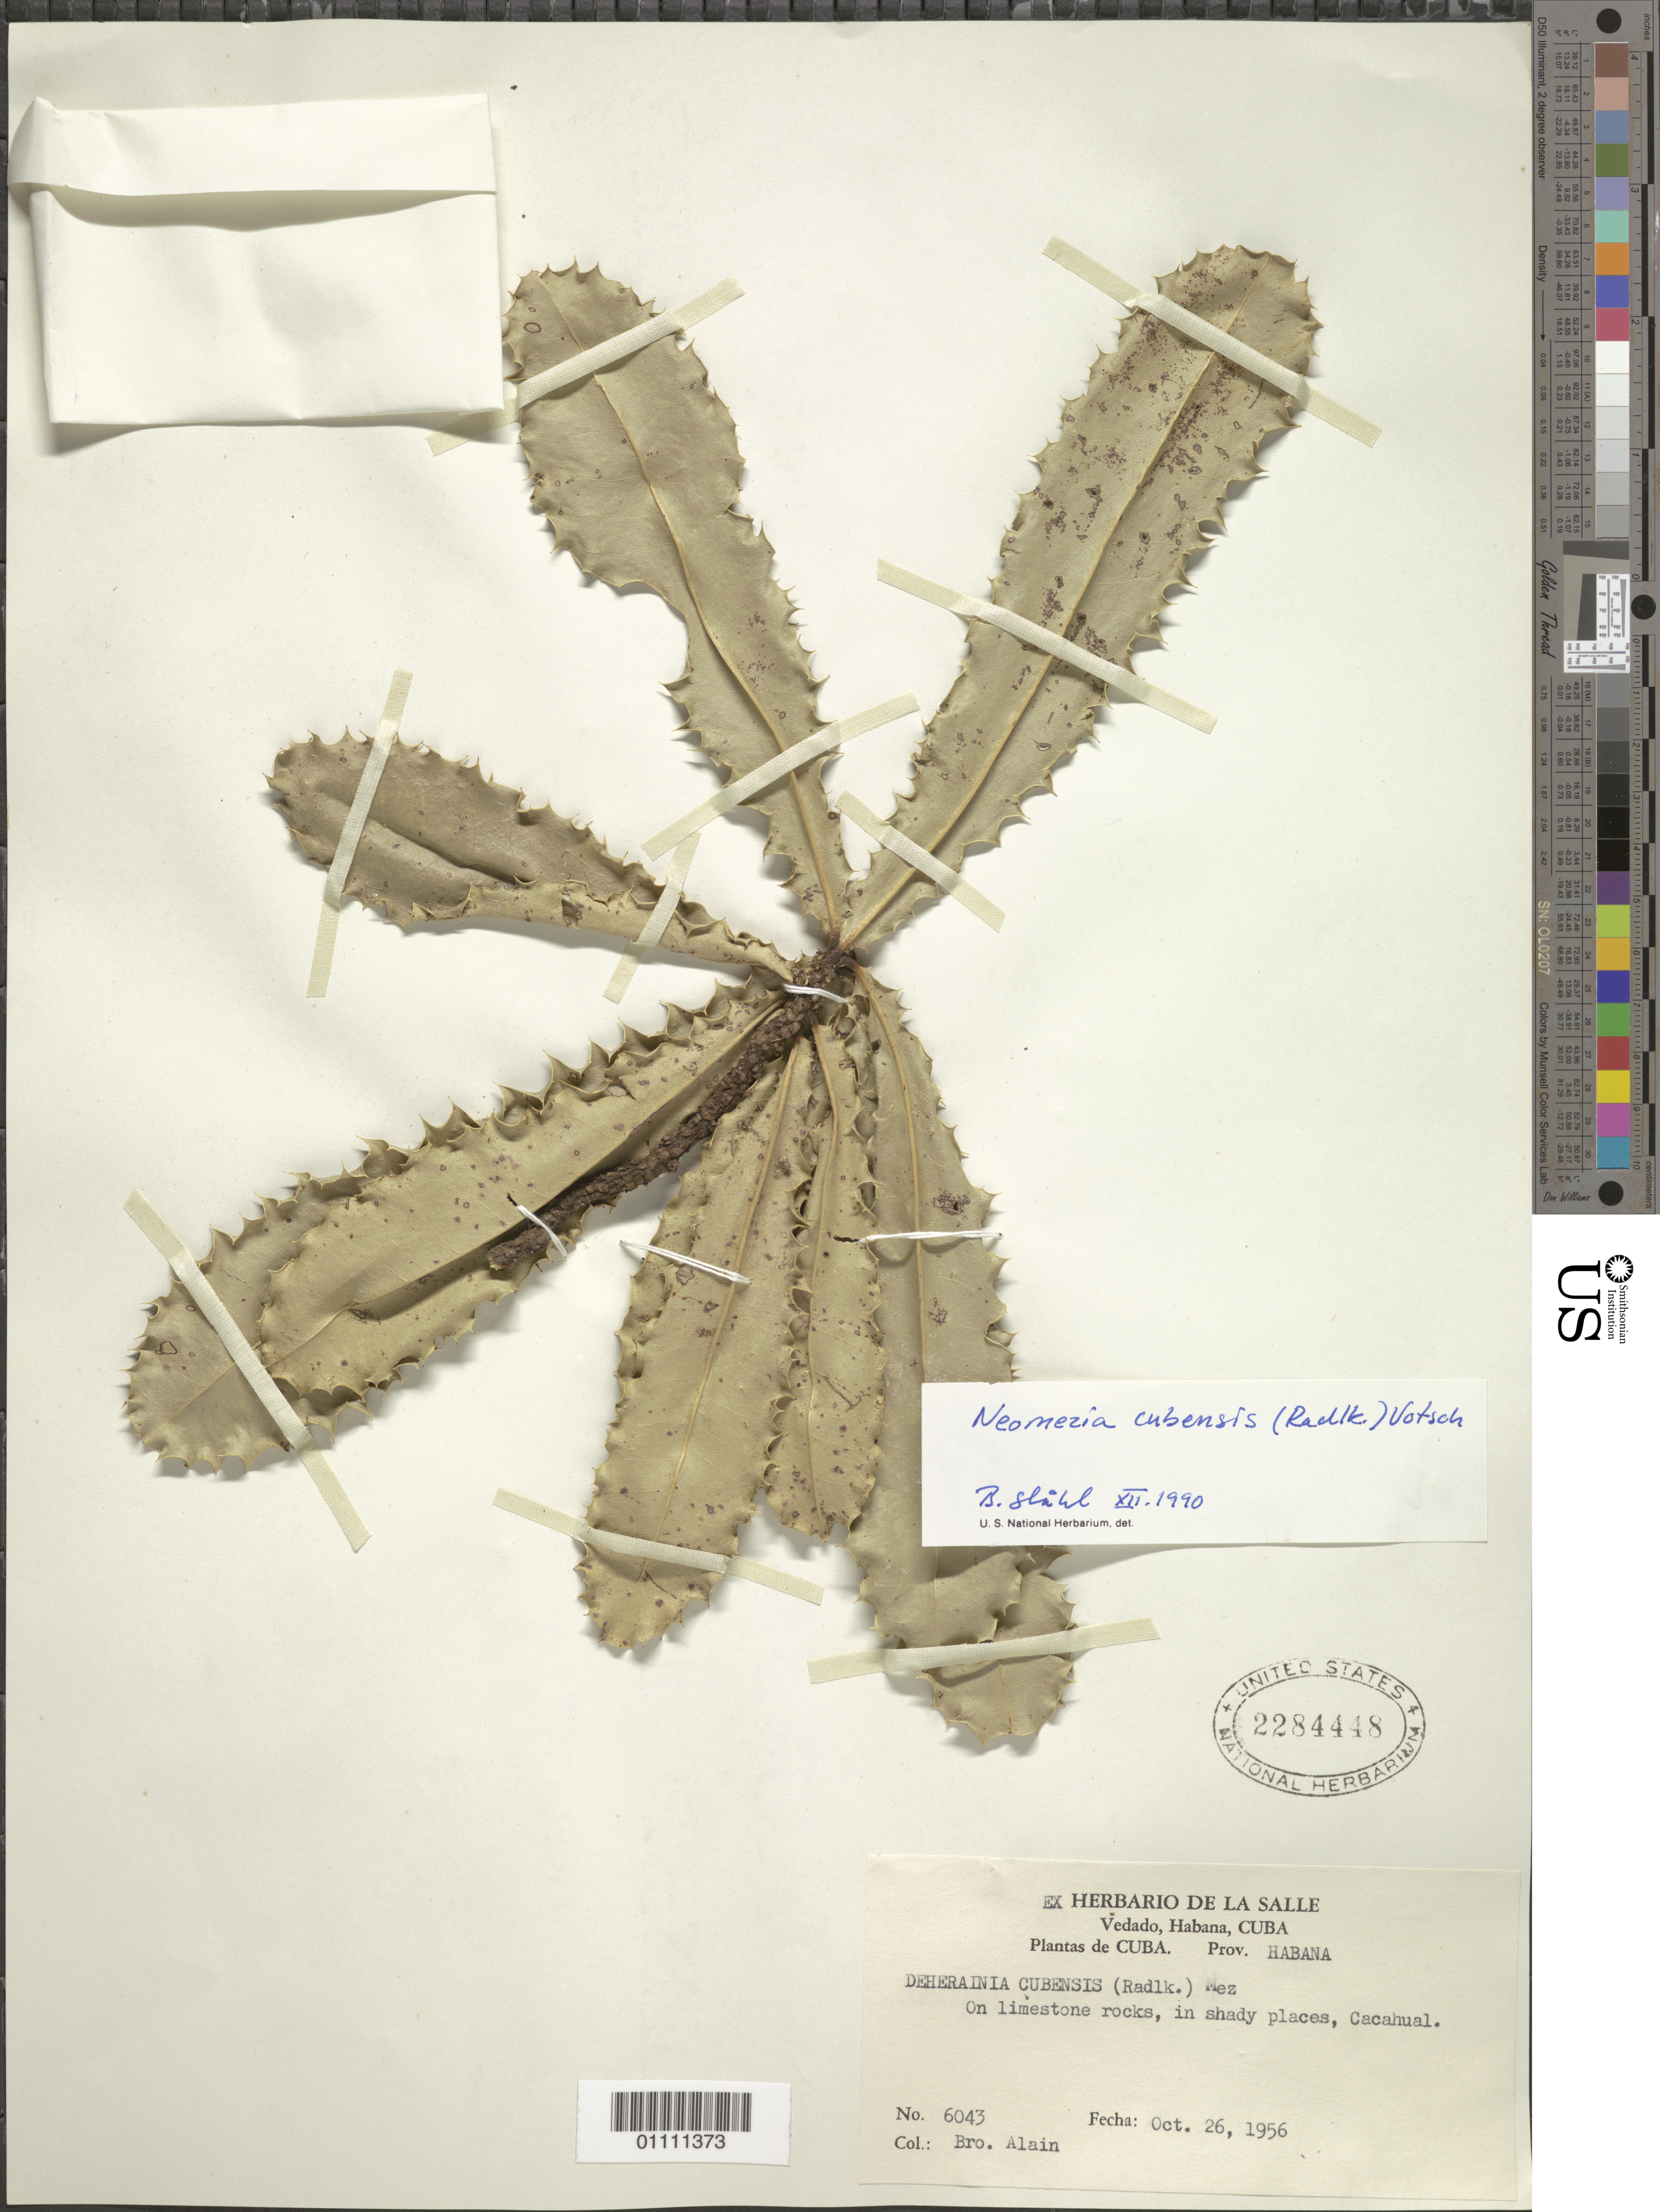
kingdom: Plantae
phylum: Tracheophyta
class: Magnoliopsida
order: Ericales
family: Primulaceae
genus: Neomezia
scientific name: Neomezia cubensis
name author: (Radlk.) Votsch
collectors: A. H. Liogier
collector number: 6043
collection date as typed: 26 Oct 1956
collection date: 1956-10-26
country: Cuba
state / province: La Habana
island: Cuba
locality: On limestone rocks, in shady places, Cacahaul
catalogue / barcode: US 2284448